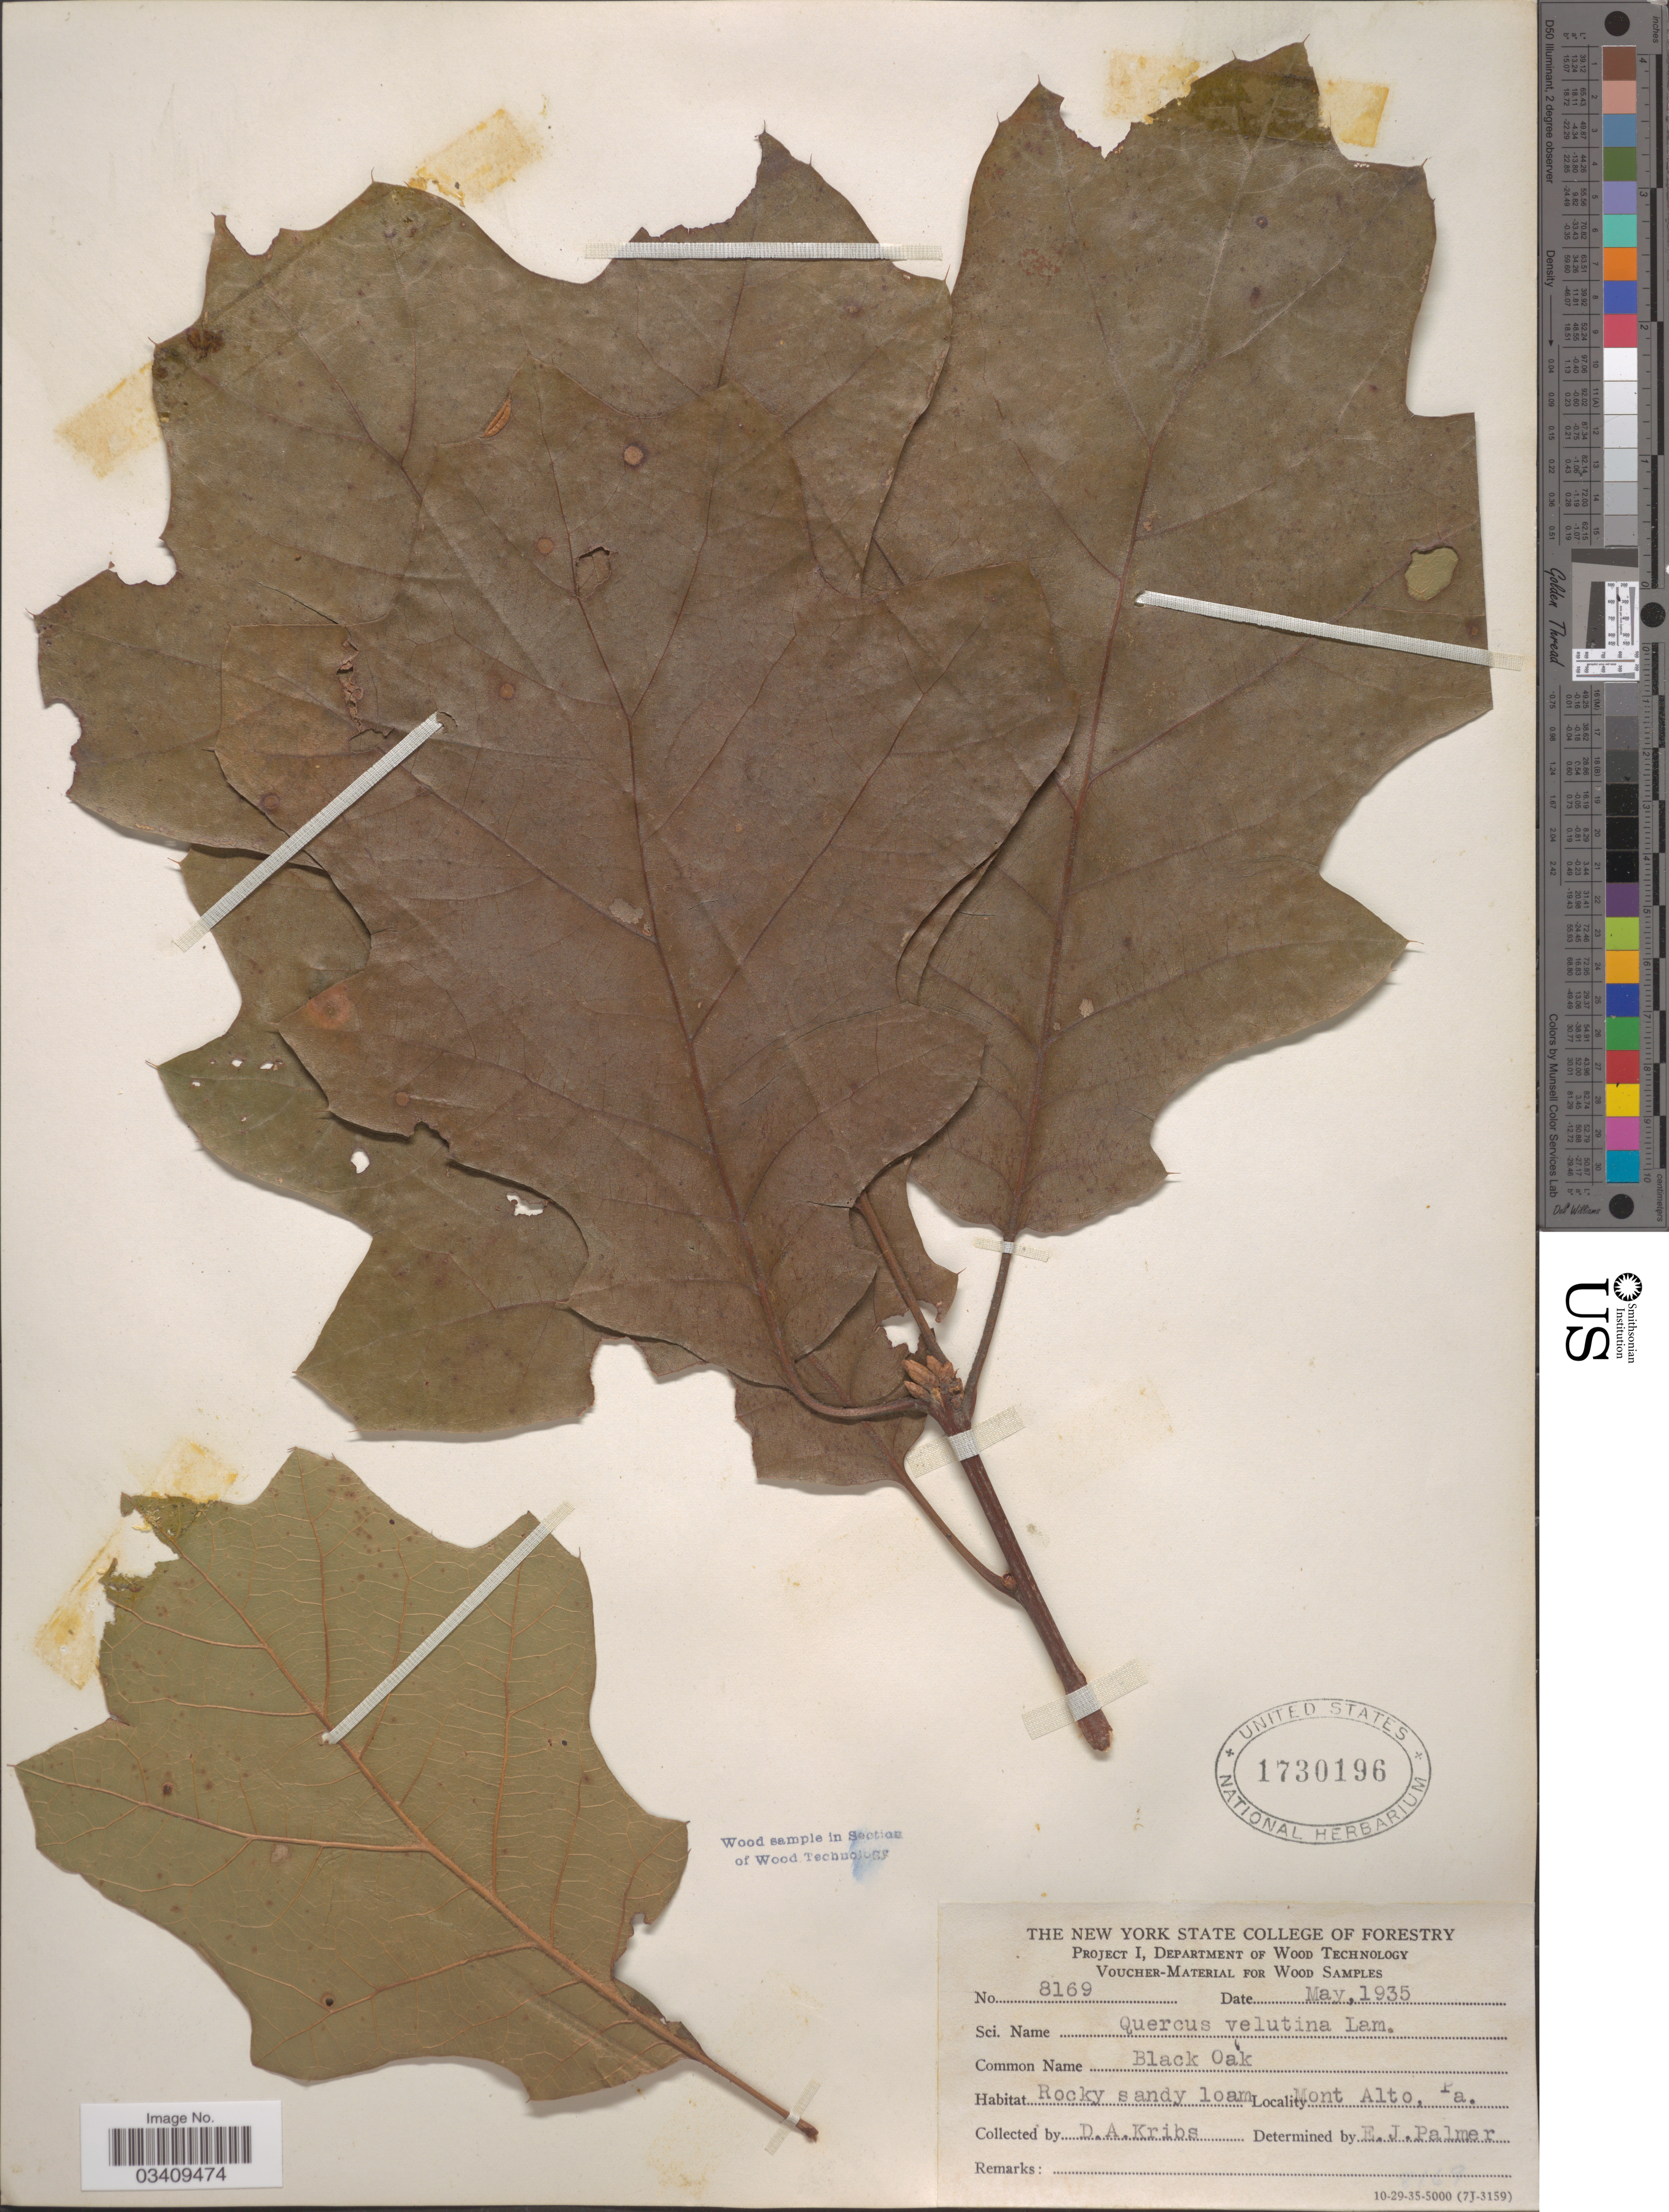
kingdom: Plantae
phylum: Tracheophyta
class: Magnoliopsida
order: Fagales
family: Fagaceae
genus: Quercus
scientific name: Quercus velutina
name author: Lam.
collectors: D. Kribs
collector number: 8169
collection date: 1935-05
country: United States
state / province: Pennsylvania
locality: Mont Alto.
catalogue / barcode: US 1730196